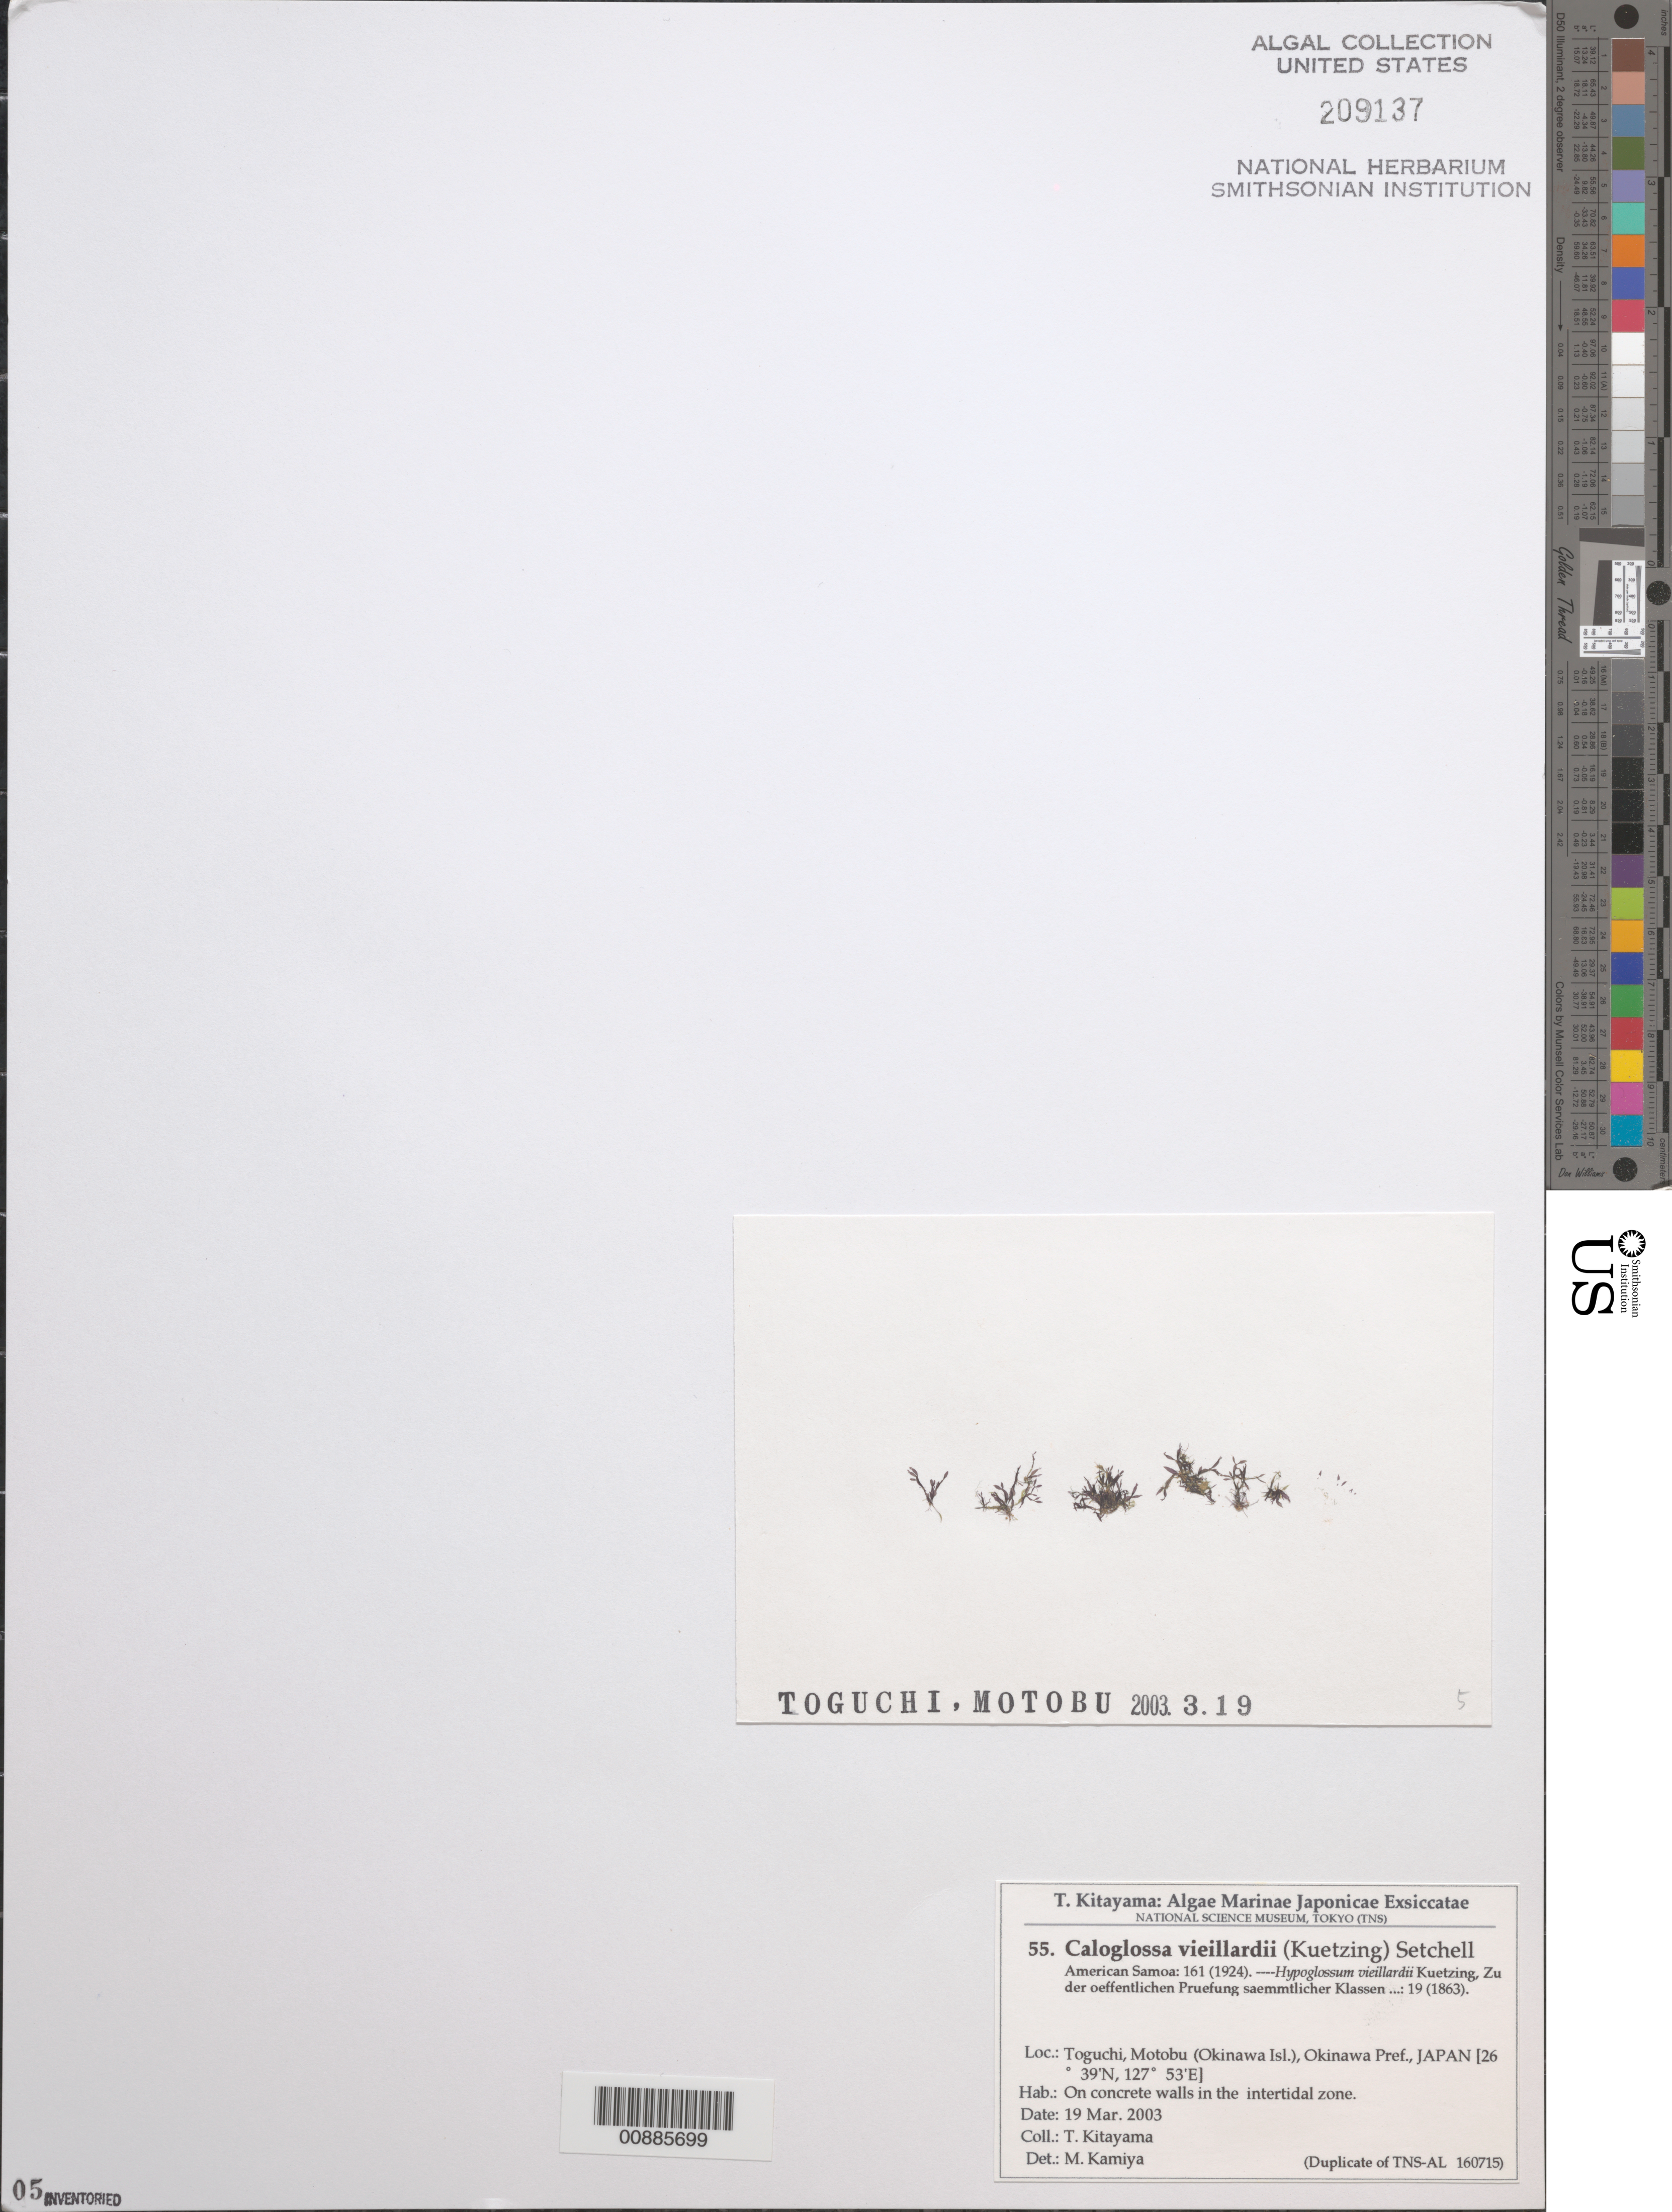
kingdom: Plantae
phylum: Rhodophyta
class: Florideophyceae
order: Ceramiales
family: Delesseriaceae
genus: Caloglossa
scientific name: Caloglossa vieillardii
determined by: Kamiya, M.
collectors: T. Kitayama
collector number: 55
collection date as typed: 19 Mar 2003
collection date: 2003-03-19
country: Japan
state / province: Okinawa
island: Okinawa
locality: Toguchi, Motobu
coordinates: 26 39' N, 127 53' E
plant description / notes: Kitayama, T., Algae Marinae Japonicae Exsiccatae, Fasc. III (Nos. 51-75)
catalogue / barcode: US 209137